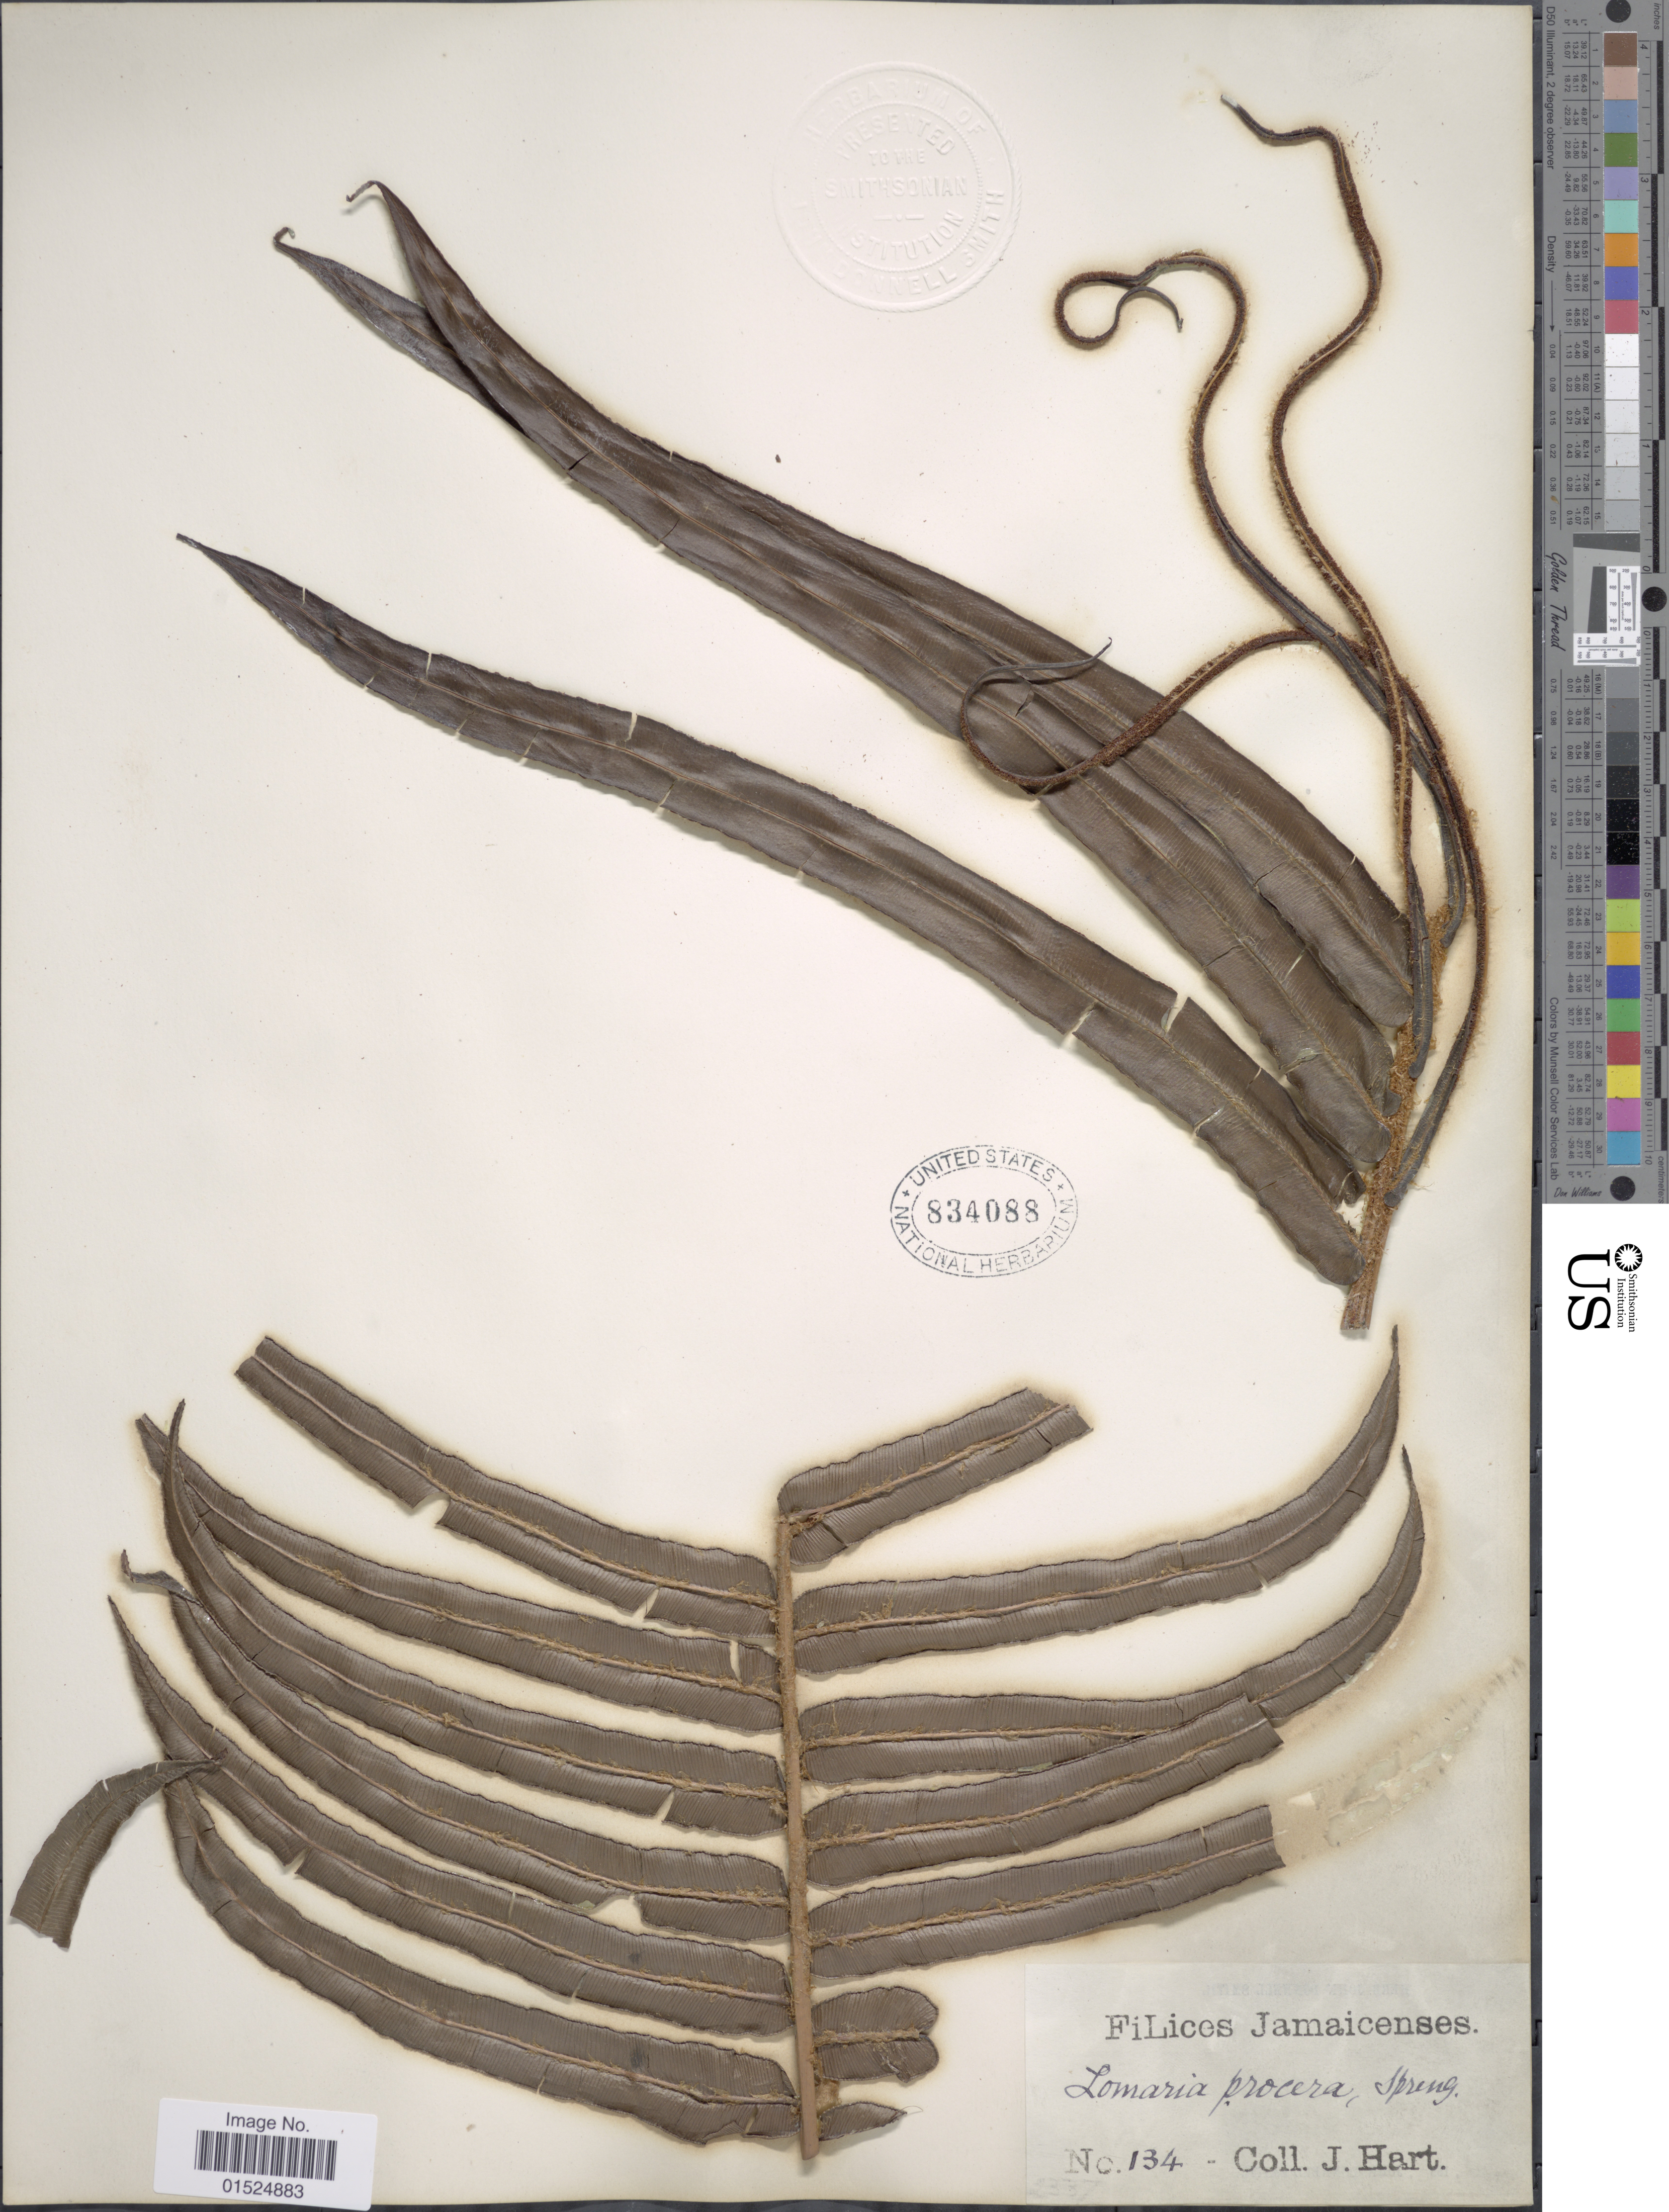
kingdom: Plantae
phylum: Tracheophyta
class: Polypodiopsida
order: Polypodiales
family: Blechnaceae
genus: Blechnum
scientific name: Blechnum lineatum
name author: (Sw.) C. Chr.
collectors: J. Hart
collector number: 134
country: Jamaica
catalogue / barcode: US 834088